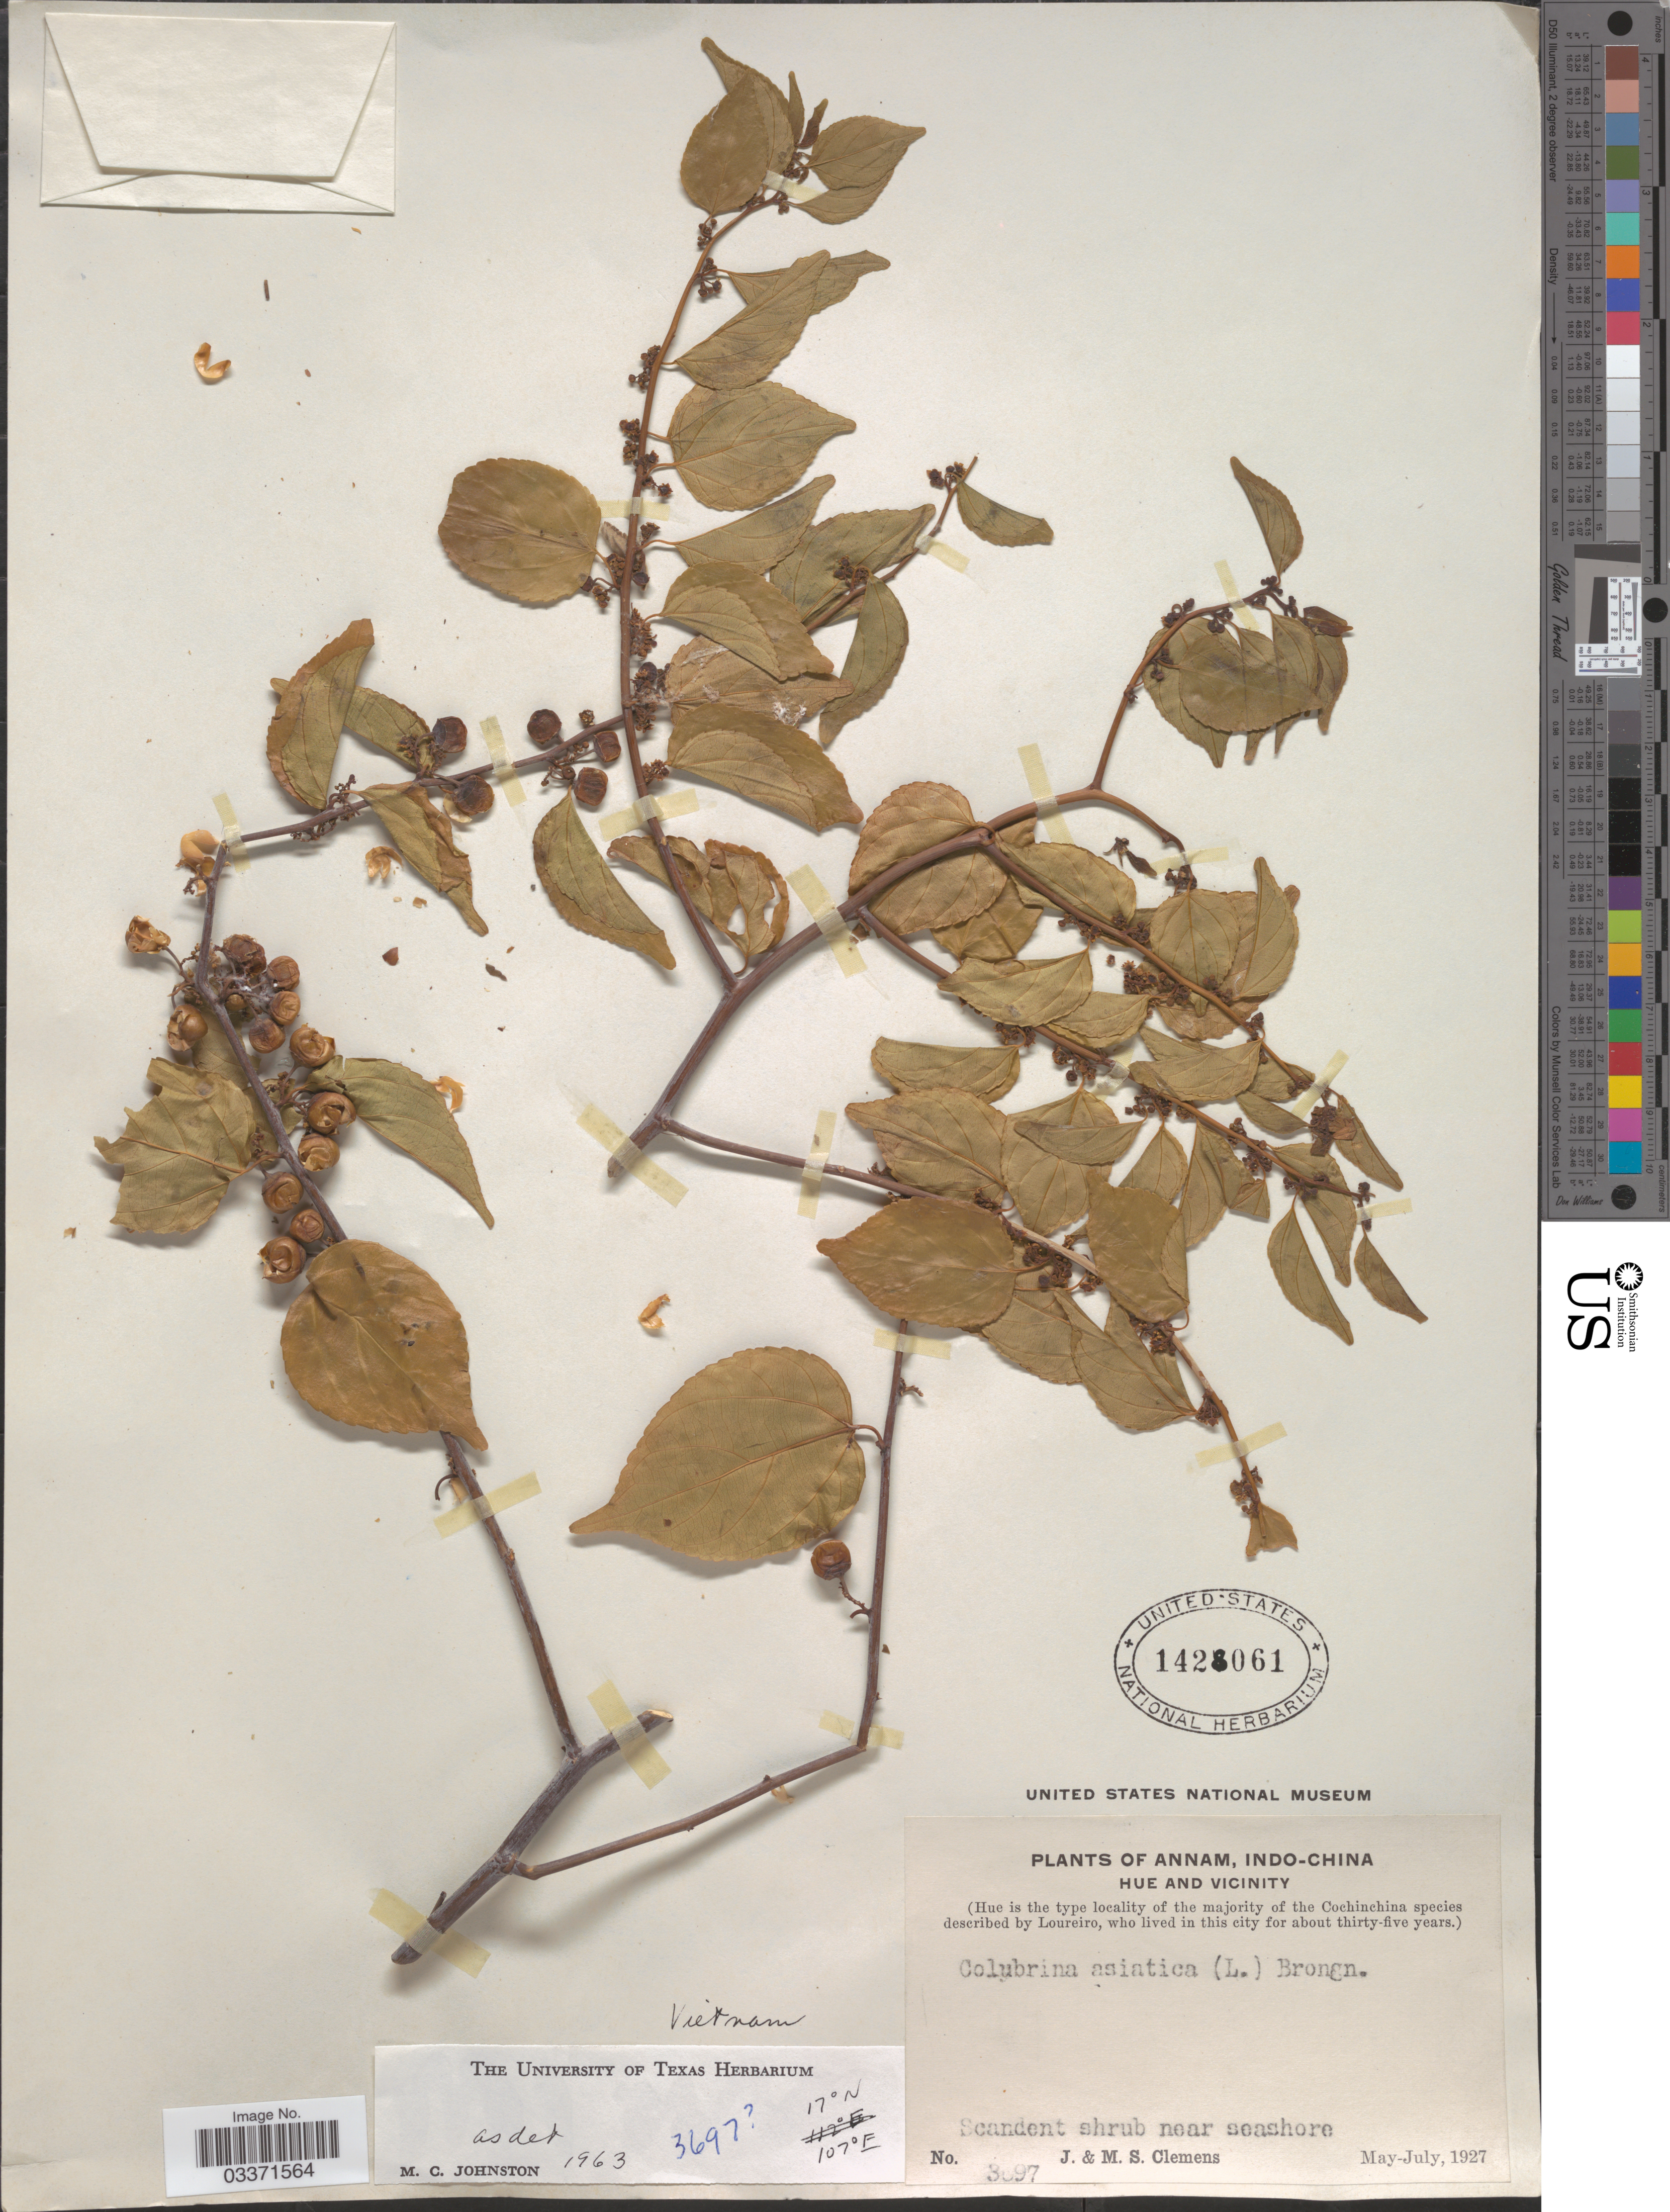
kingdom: Plantae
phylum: Tracheophyta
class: Magnoliopsida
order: Rosales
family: Rhamnaceae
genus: Colubrina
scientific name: Colubrina asiatica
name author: (L.) Brongn.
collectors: J. Clemens & M. S. Clemens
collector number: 3697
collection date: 1927-05/1927-07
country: Vietnam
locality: Annam, Indo-China, Hue and Vicinity.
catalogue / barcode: US 1428061